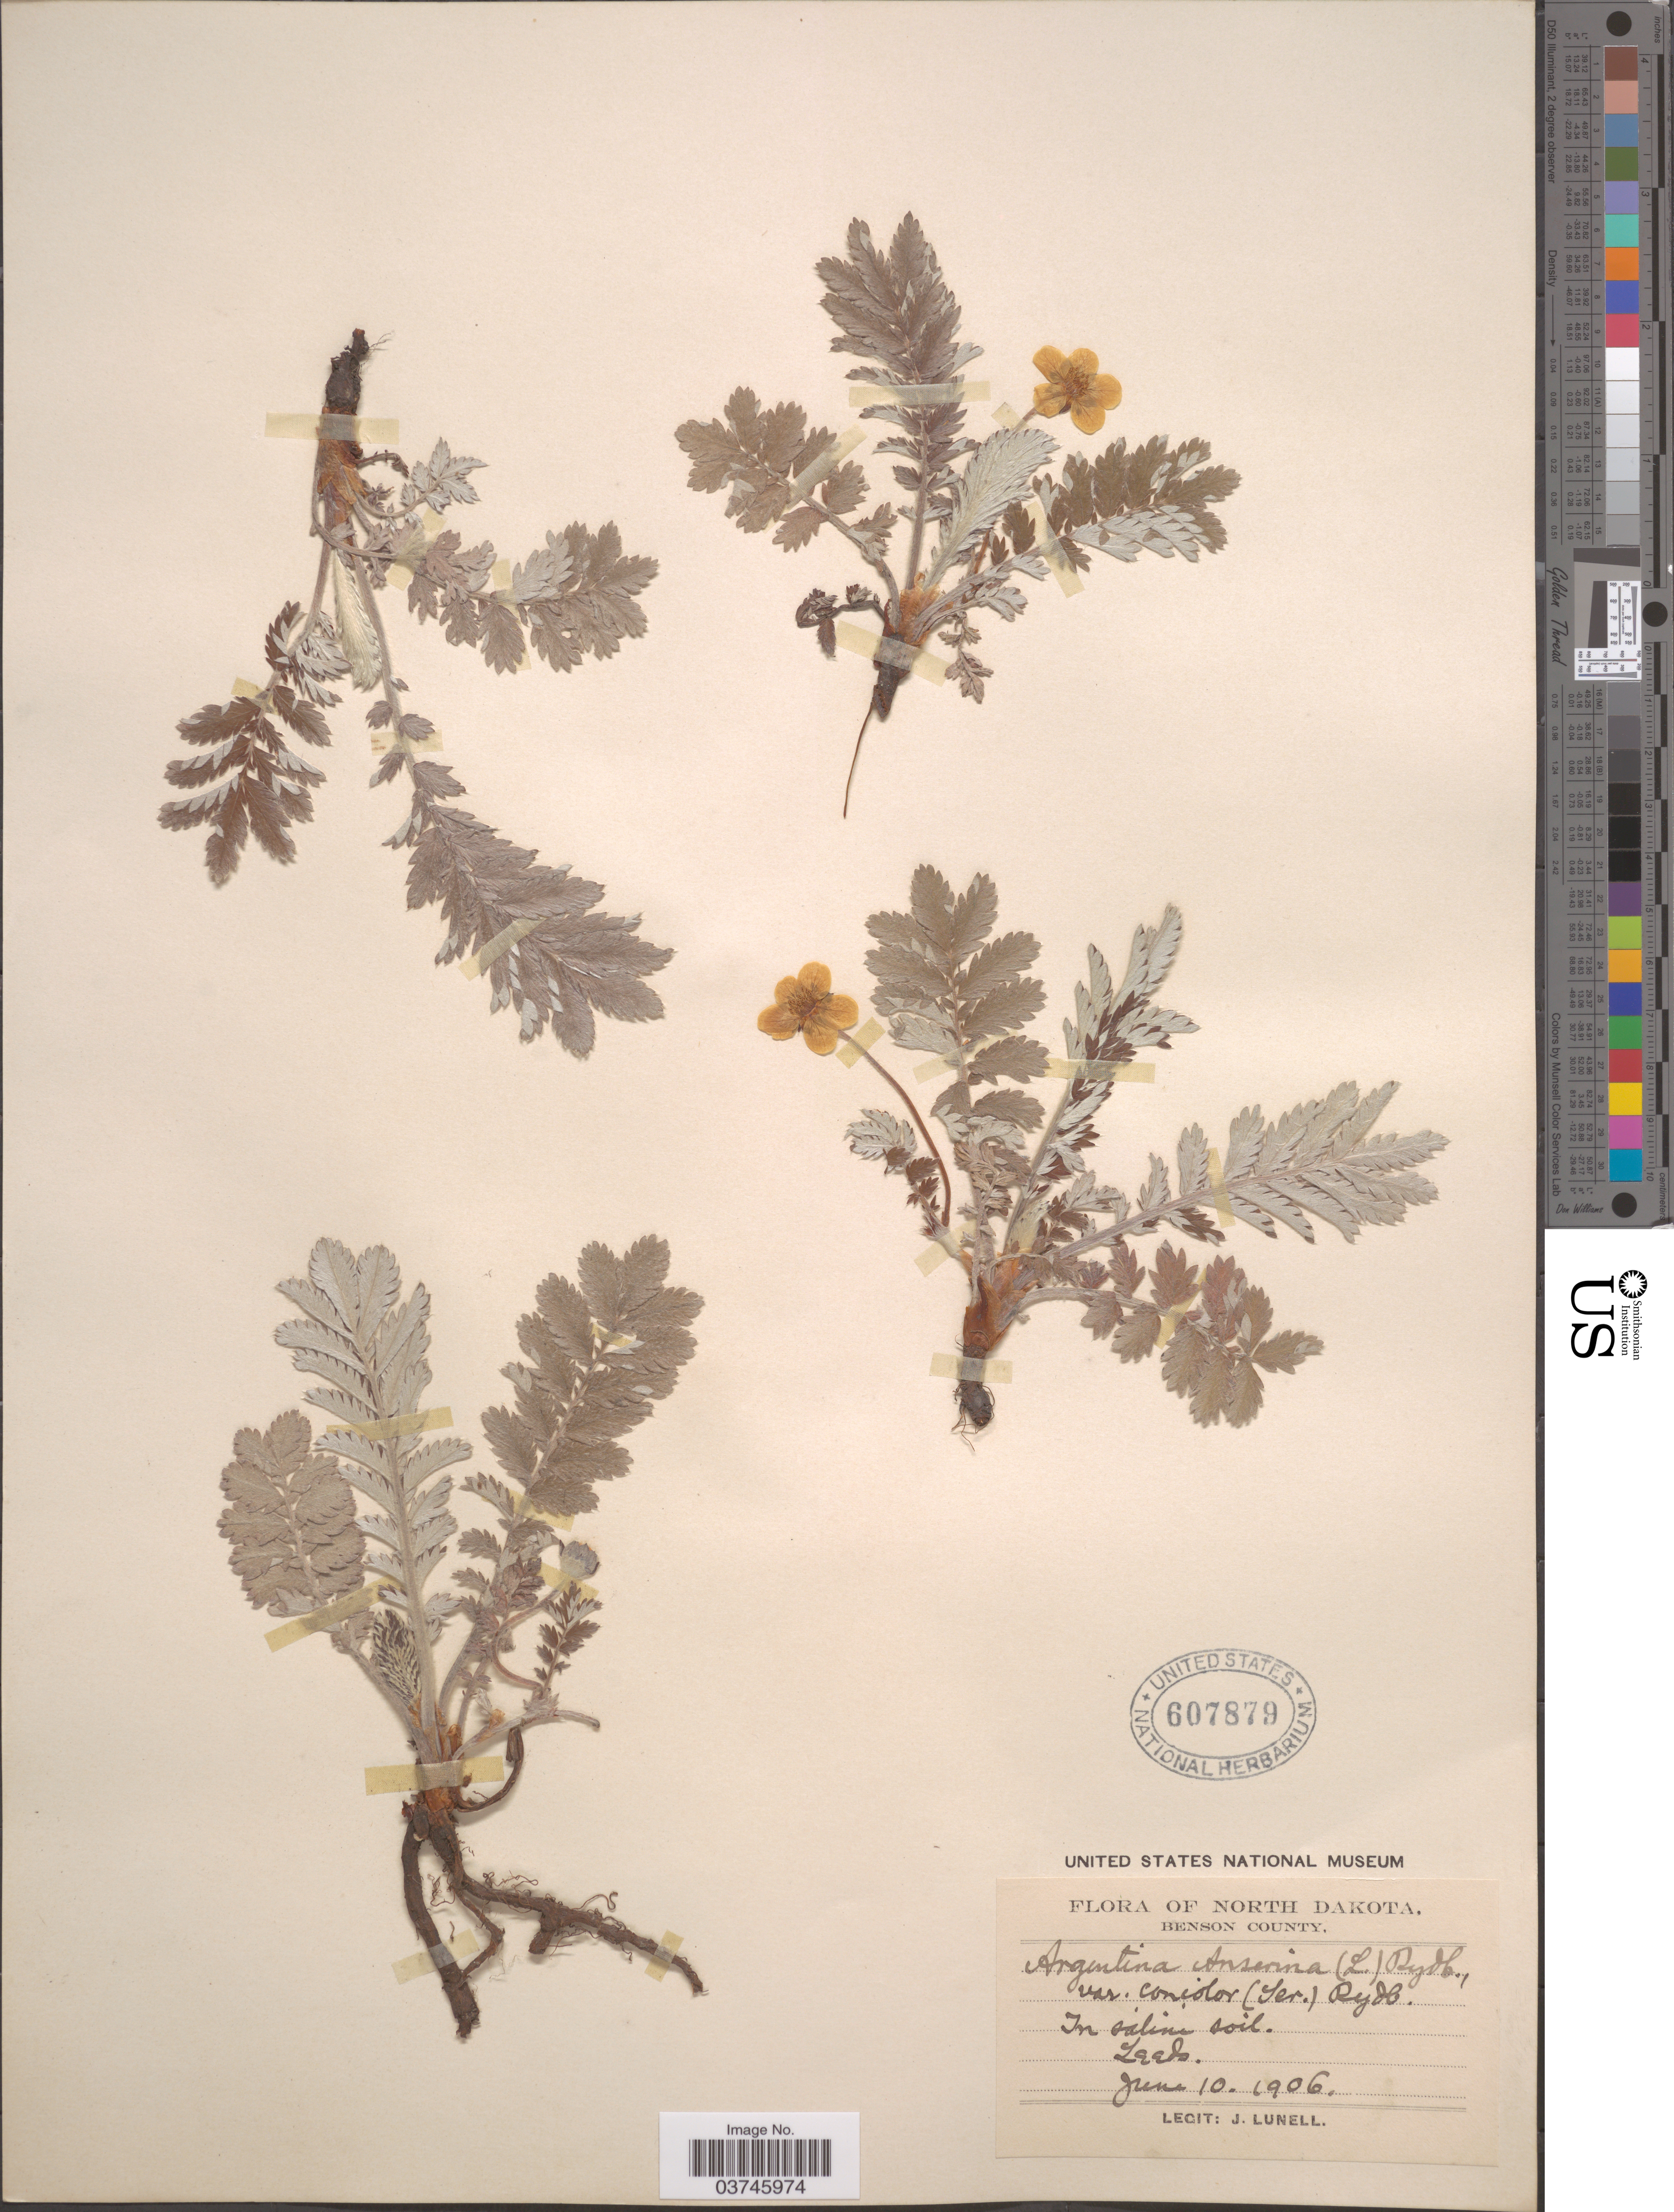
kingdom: Plantae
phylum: Tracheophyta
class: Magnoliopsida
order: Rosales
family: Rosaceae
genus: Argentina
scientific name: Argentina anserina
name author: (L.) Rydb.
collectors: J. Lunell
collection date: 1906-06-10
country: United States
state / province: North Dakota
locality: Benson County. Leeds.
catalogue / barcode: US 607879